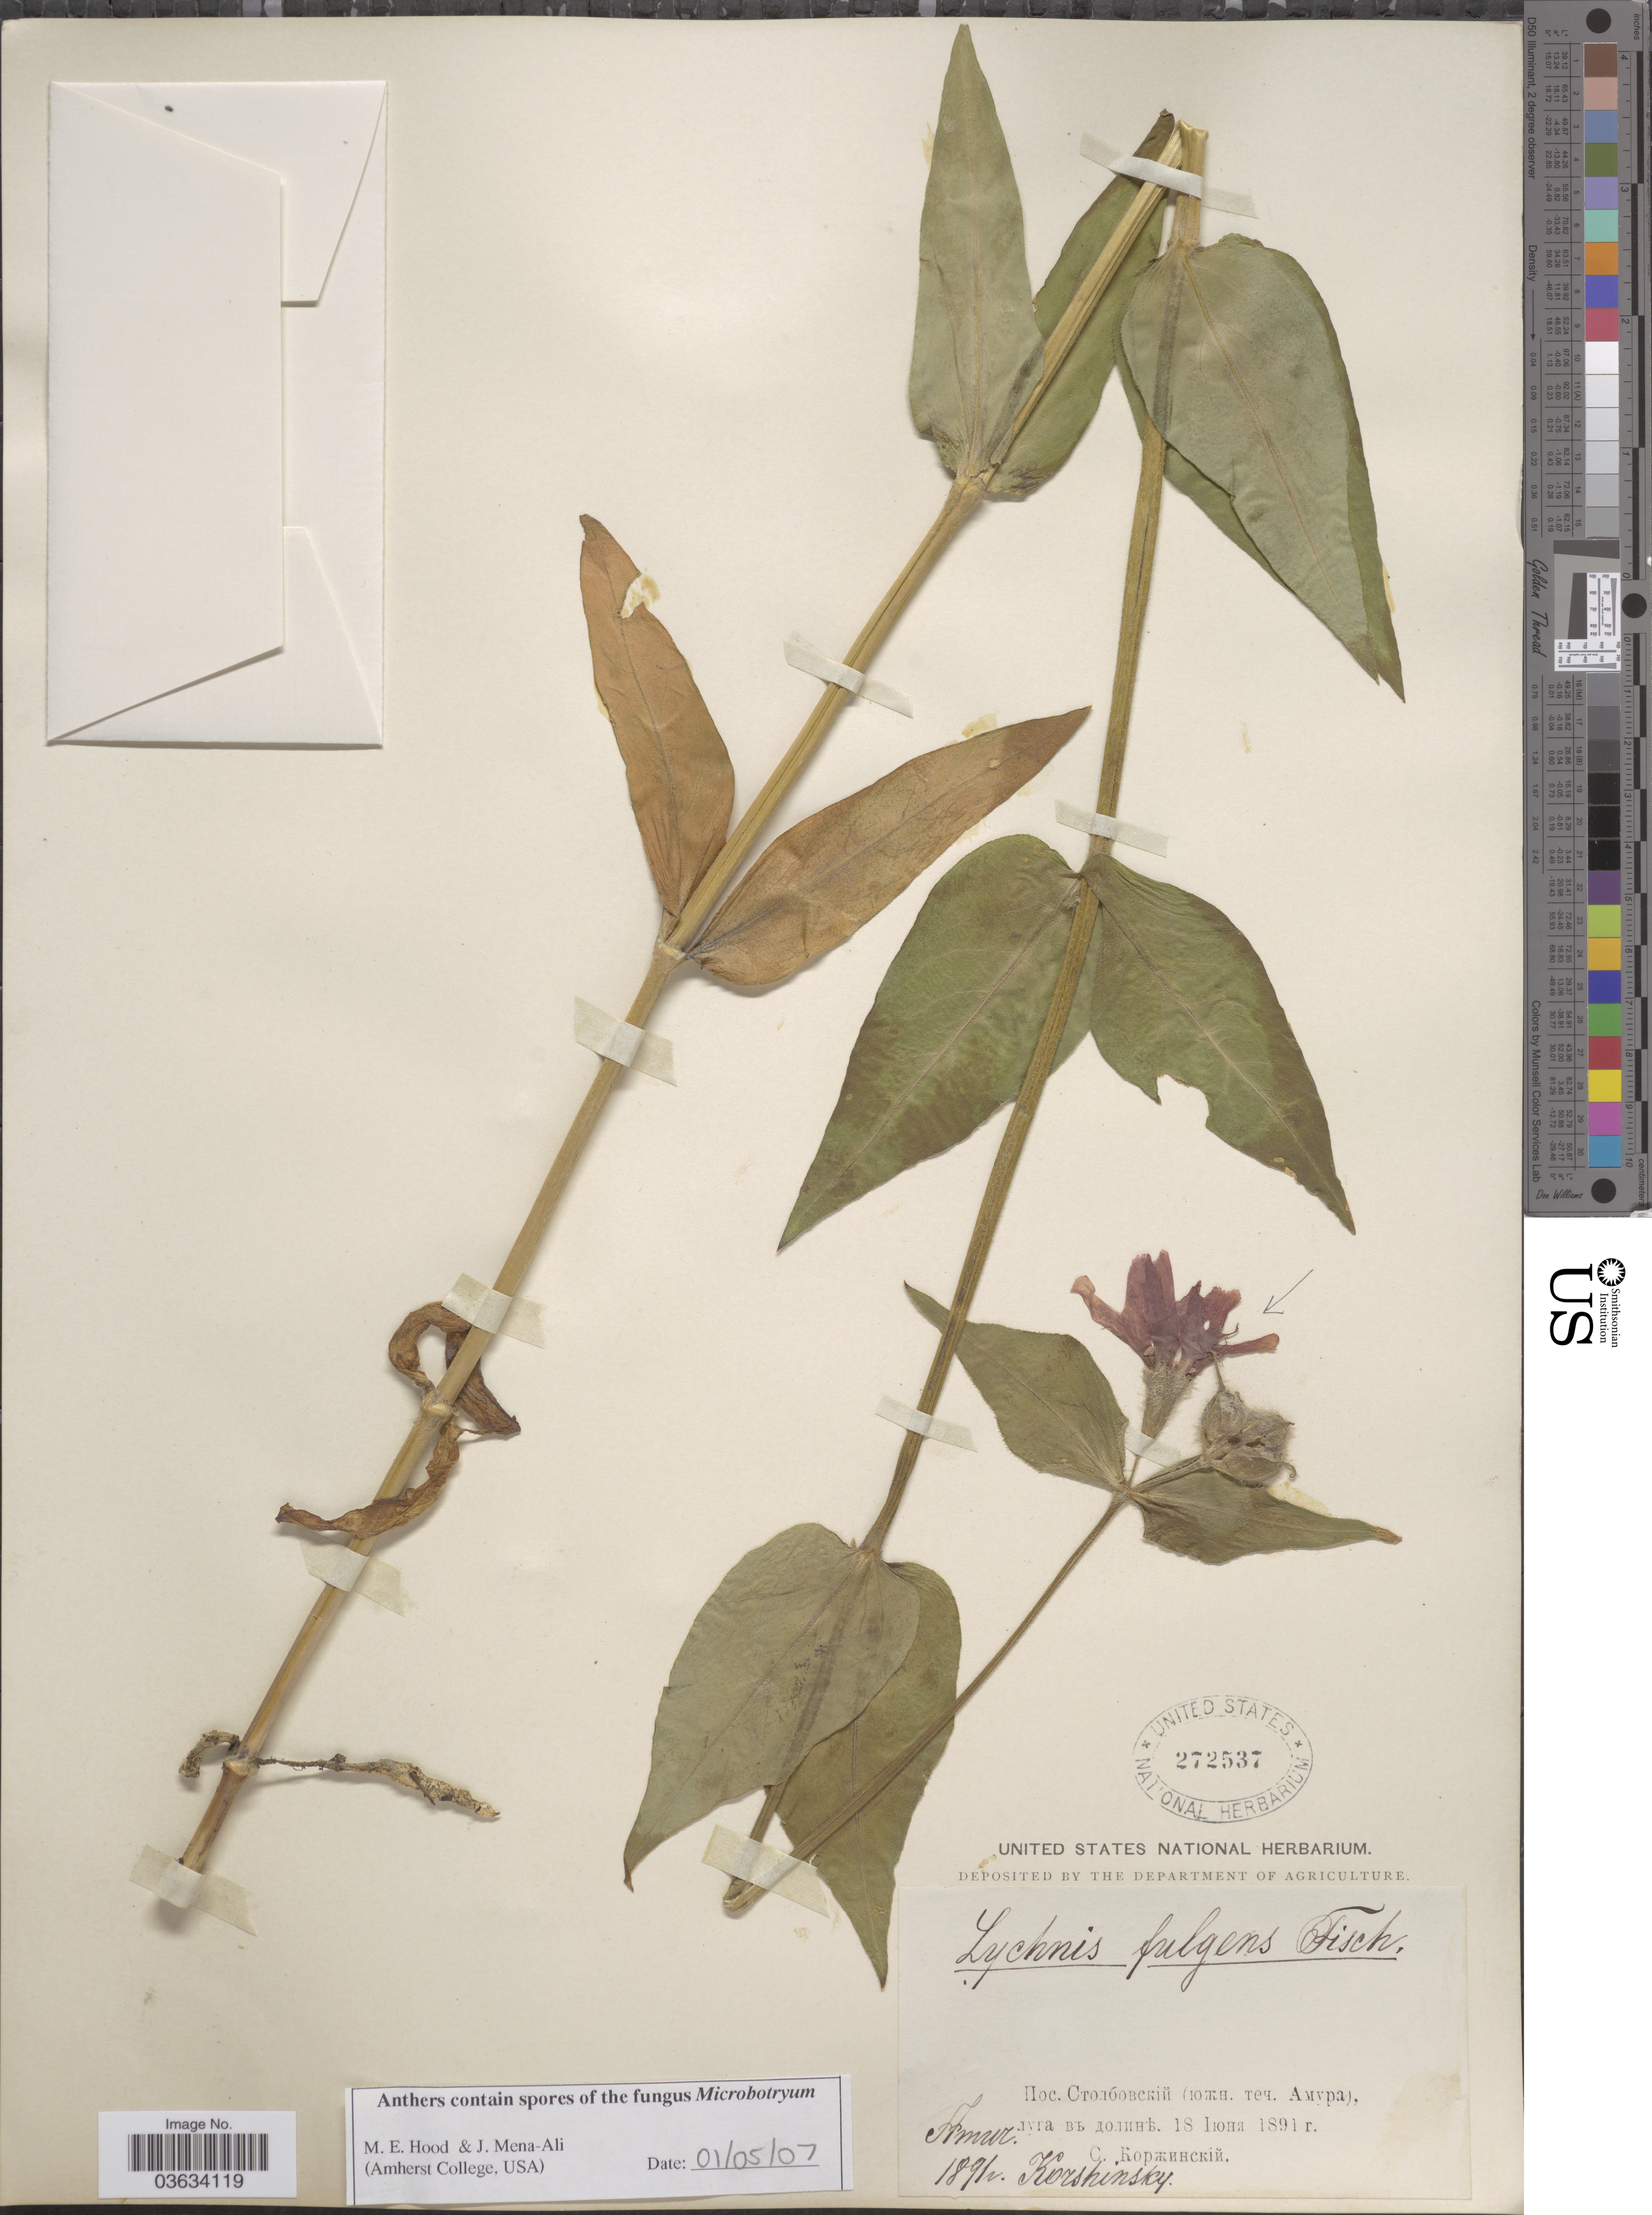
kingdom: Plantae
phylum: Tracheophyta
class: Magnoliopsida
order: Caryophyllales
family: Caryophyllaceae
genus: Silene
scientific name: Silene fulgens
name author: (Fisch.) E.H.L. Krause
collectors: Korshinsky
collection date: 1891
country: Russian Federation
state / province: Amur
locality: X.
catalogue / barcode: US 272537